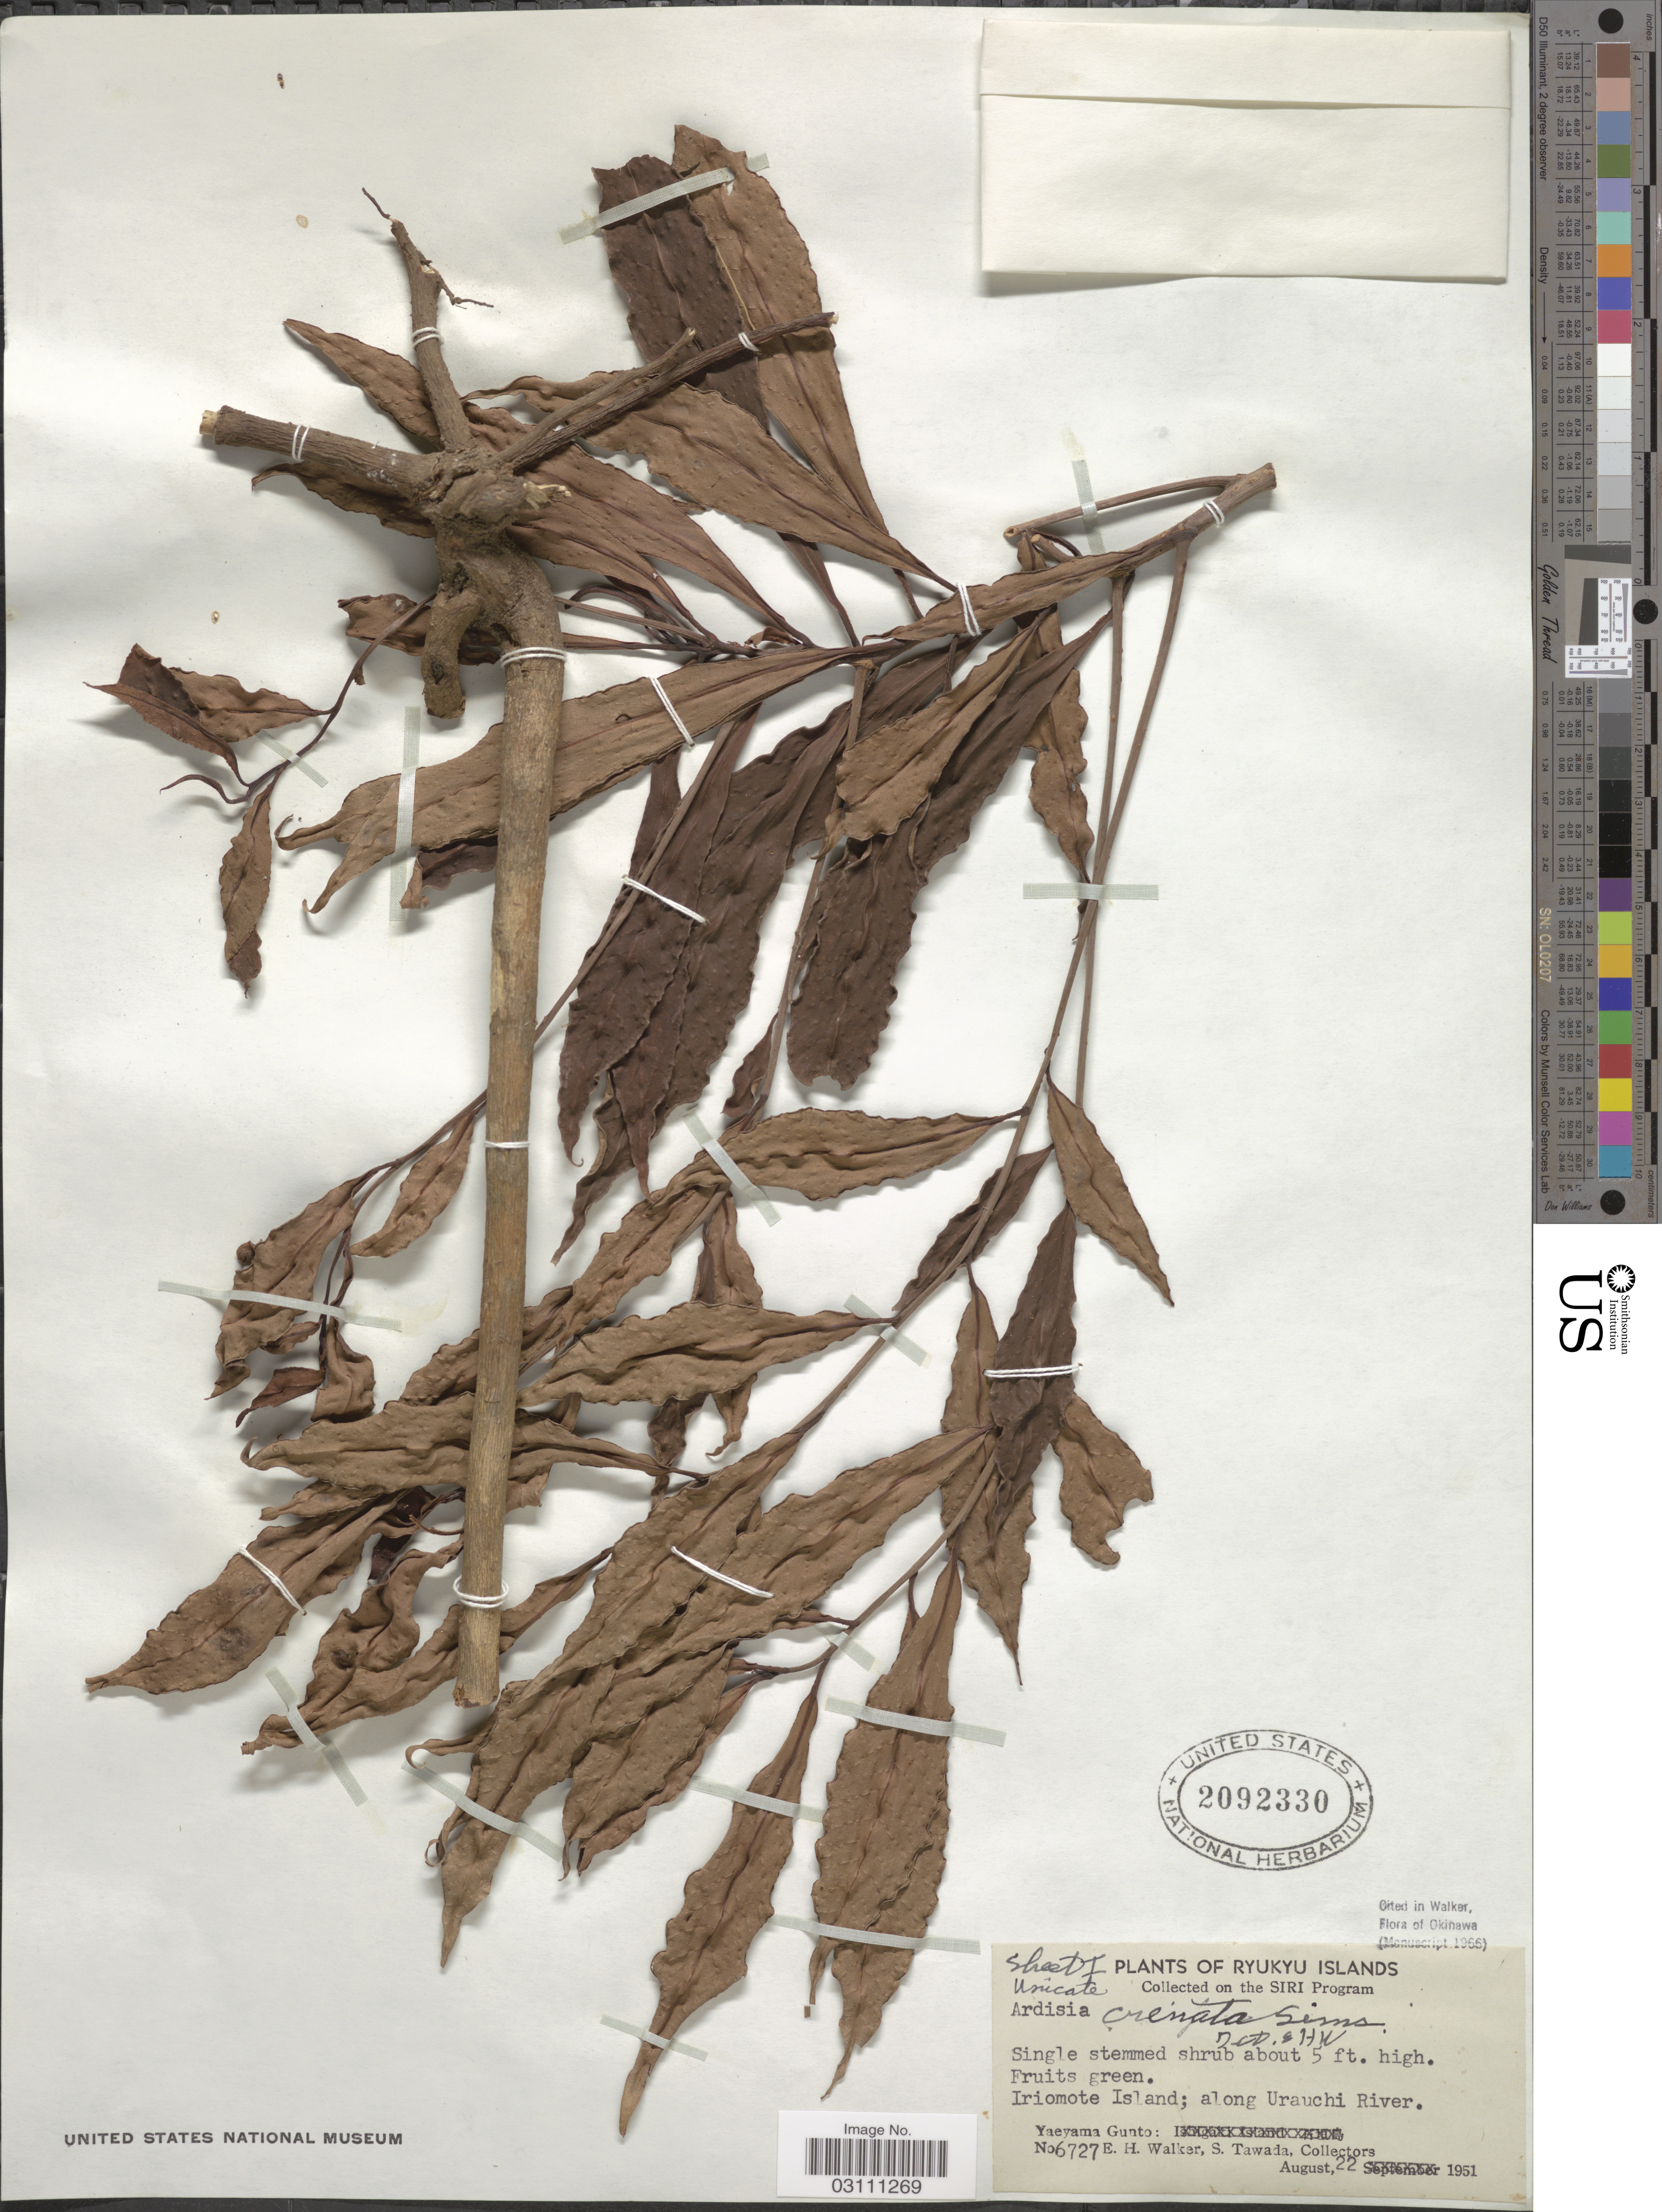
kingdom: Plantae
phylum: Tracheophyta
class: Magnoliopsida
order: Ericales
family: Primulaceae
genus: Ardisia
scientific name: Ardisia crenata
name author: Sims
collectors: E. H. Walker & S. Tawada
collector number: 6727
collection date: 1951-08-22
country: Japan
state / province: Okinawa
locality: Ryukyu Islands. Iriomote Island; along Urauchi River. Yaeyama Gunto.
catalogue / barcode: US 2092330